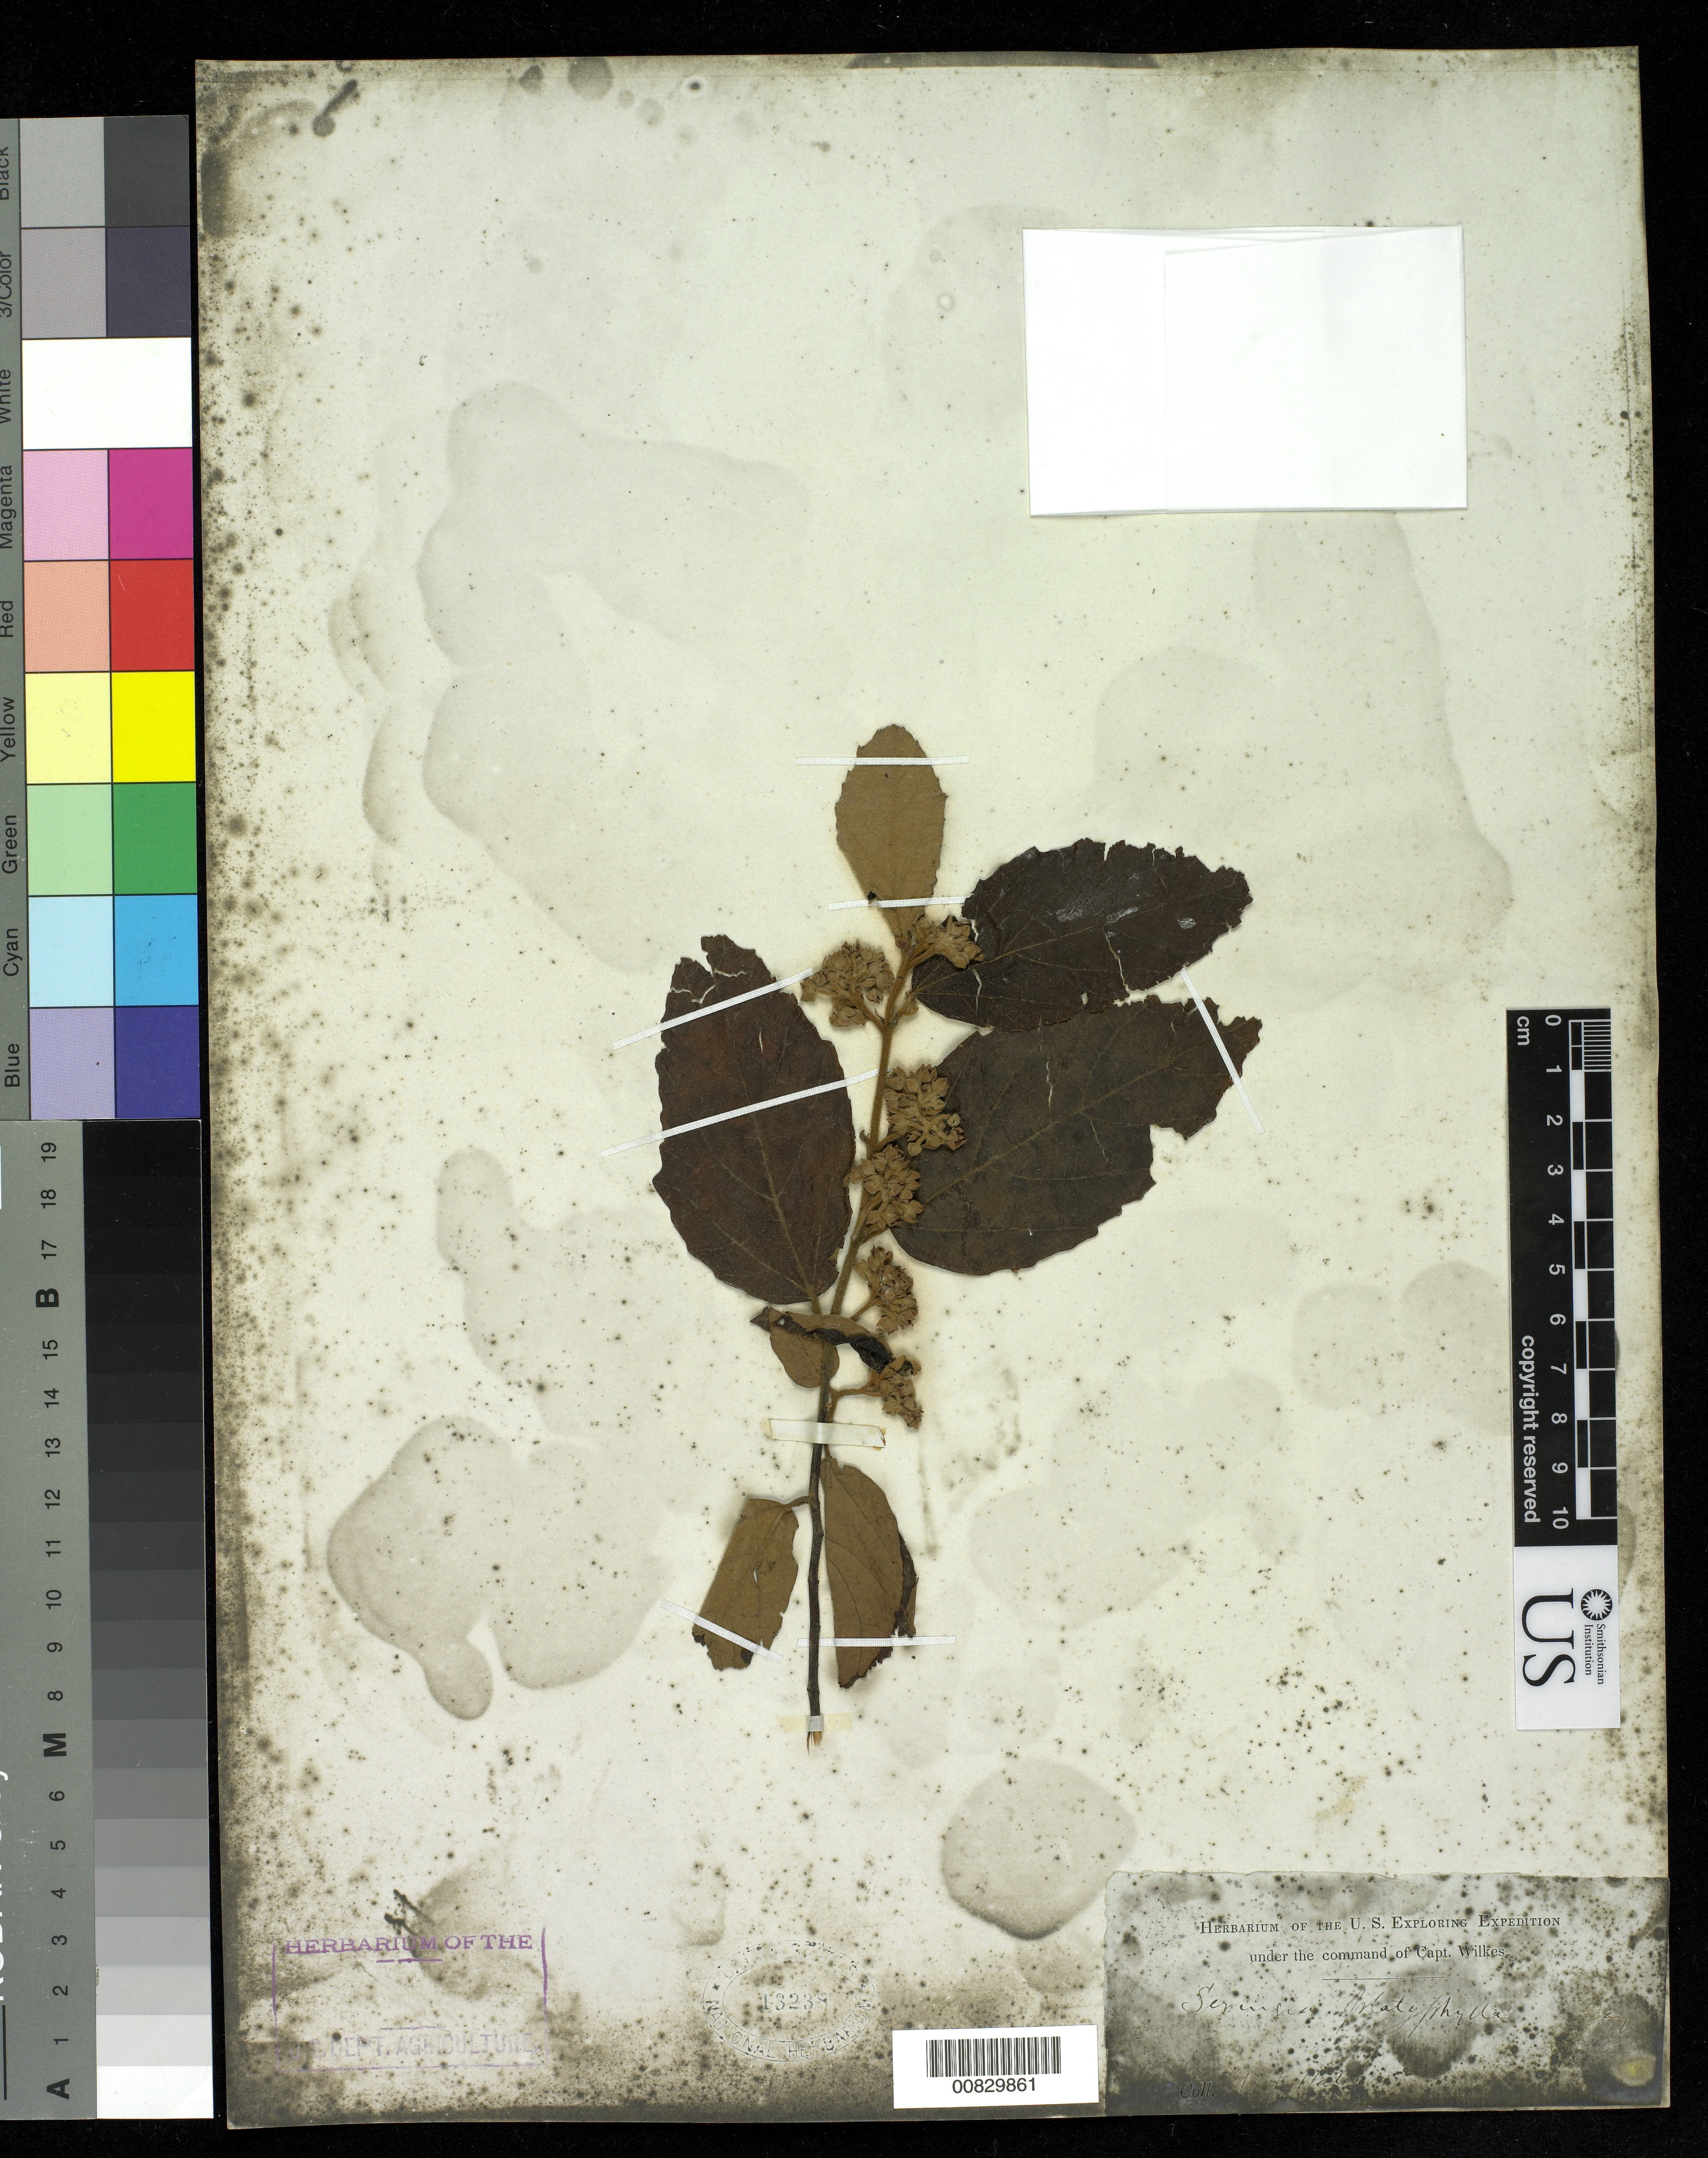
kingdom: Plantae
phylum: Tracheophyta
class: Magnoliopsida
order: Malvales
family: Malvaceae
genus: Seringia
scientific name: Seringia platyphylla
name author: J. Gay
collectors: Wilkes Explor. Exped.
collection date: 1838/1842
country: Australia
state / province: New South Wales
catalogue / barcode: US 13238